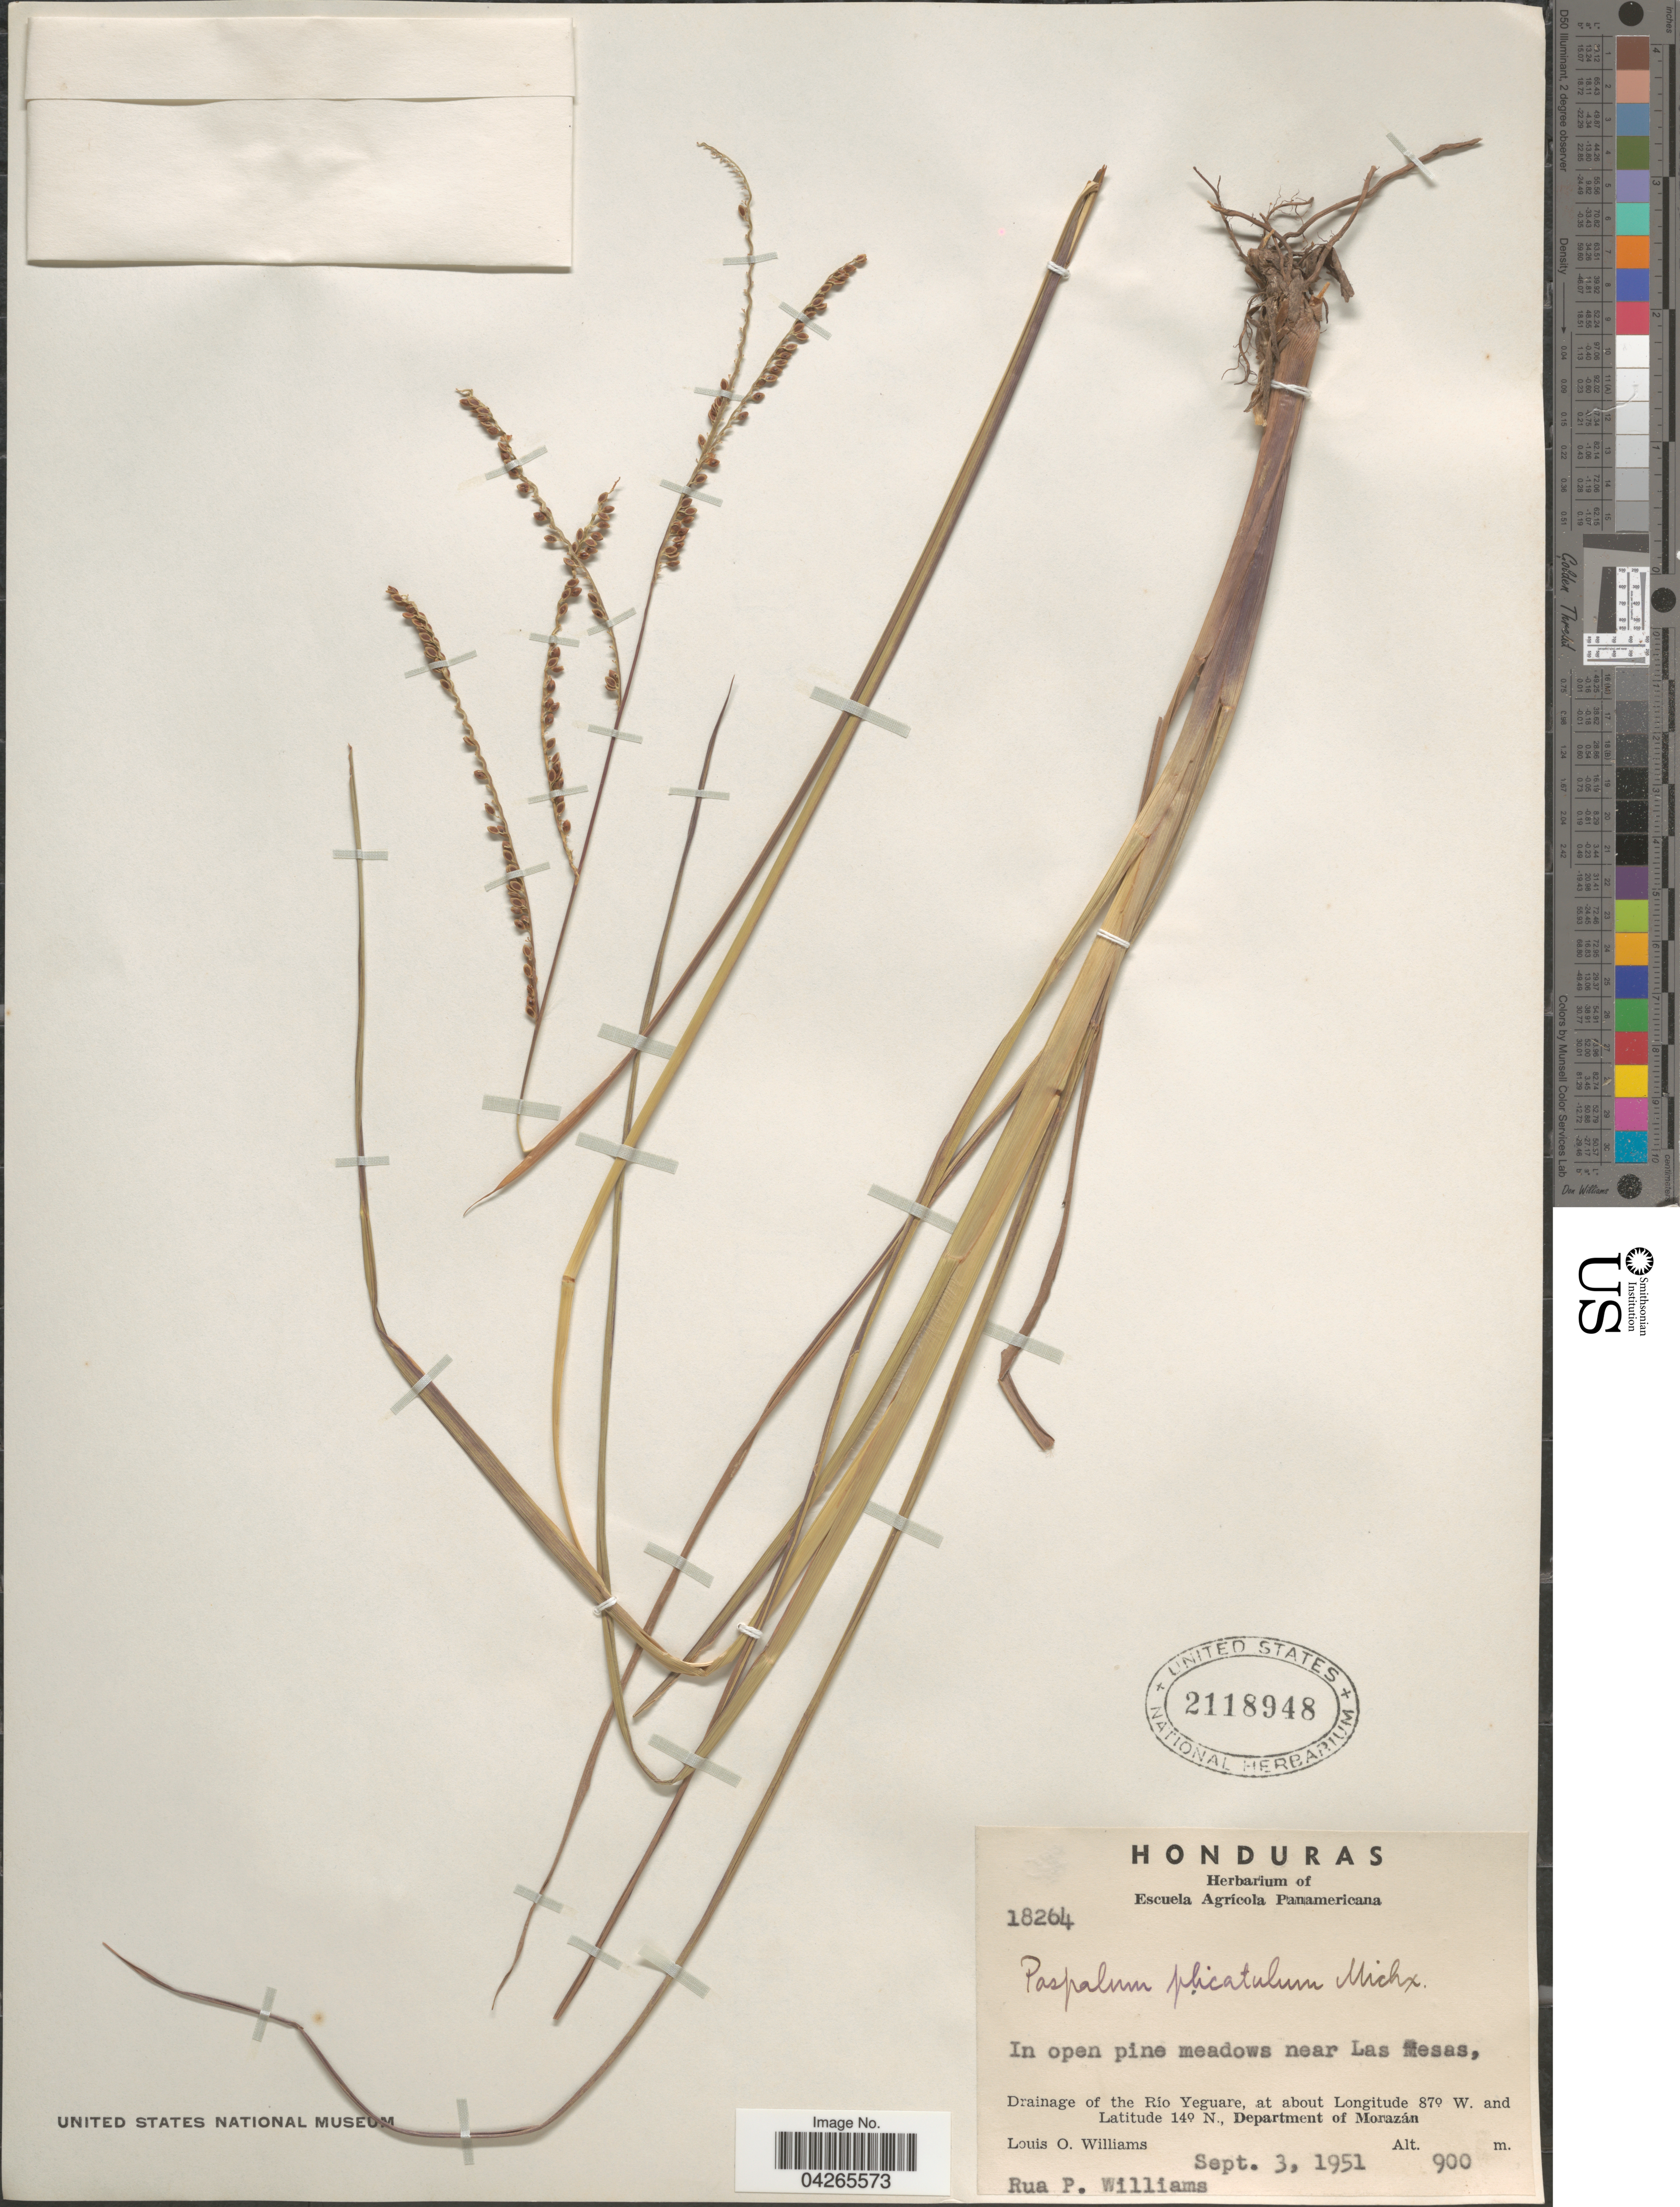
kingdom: Plantae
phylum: Tracheophyta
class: Liliopsida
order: Poales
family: Poaceae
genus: Paspalum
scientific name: Paspalum plicatulum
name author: Michx.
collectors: L. O. Williams & R. P. Williams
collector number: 18264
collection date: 1951-09-03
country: Honduras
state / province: Fco. Morazán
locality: In open pine meadows near Las Mesas. Drainage of the Río Yeguare, Department of Morazán.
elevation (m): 900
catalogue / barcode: US 2118948